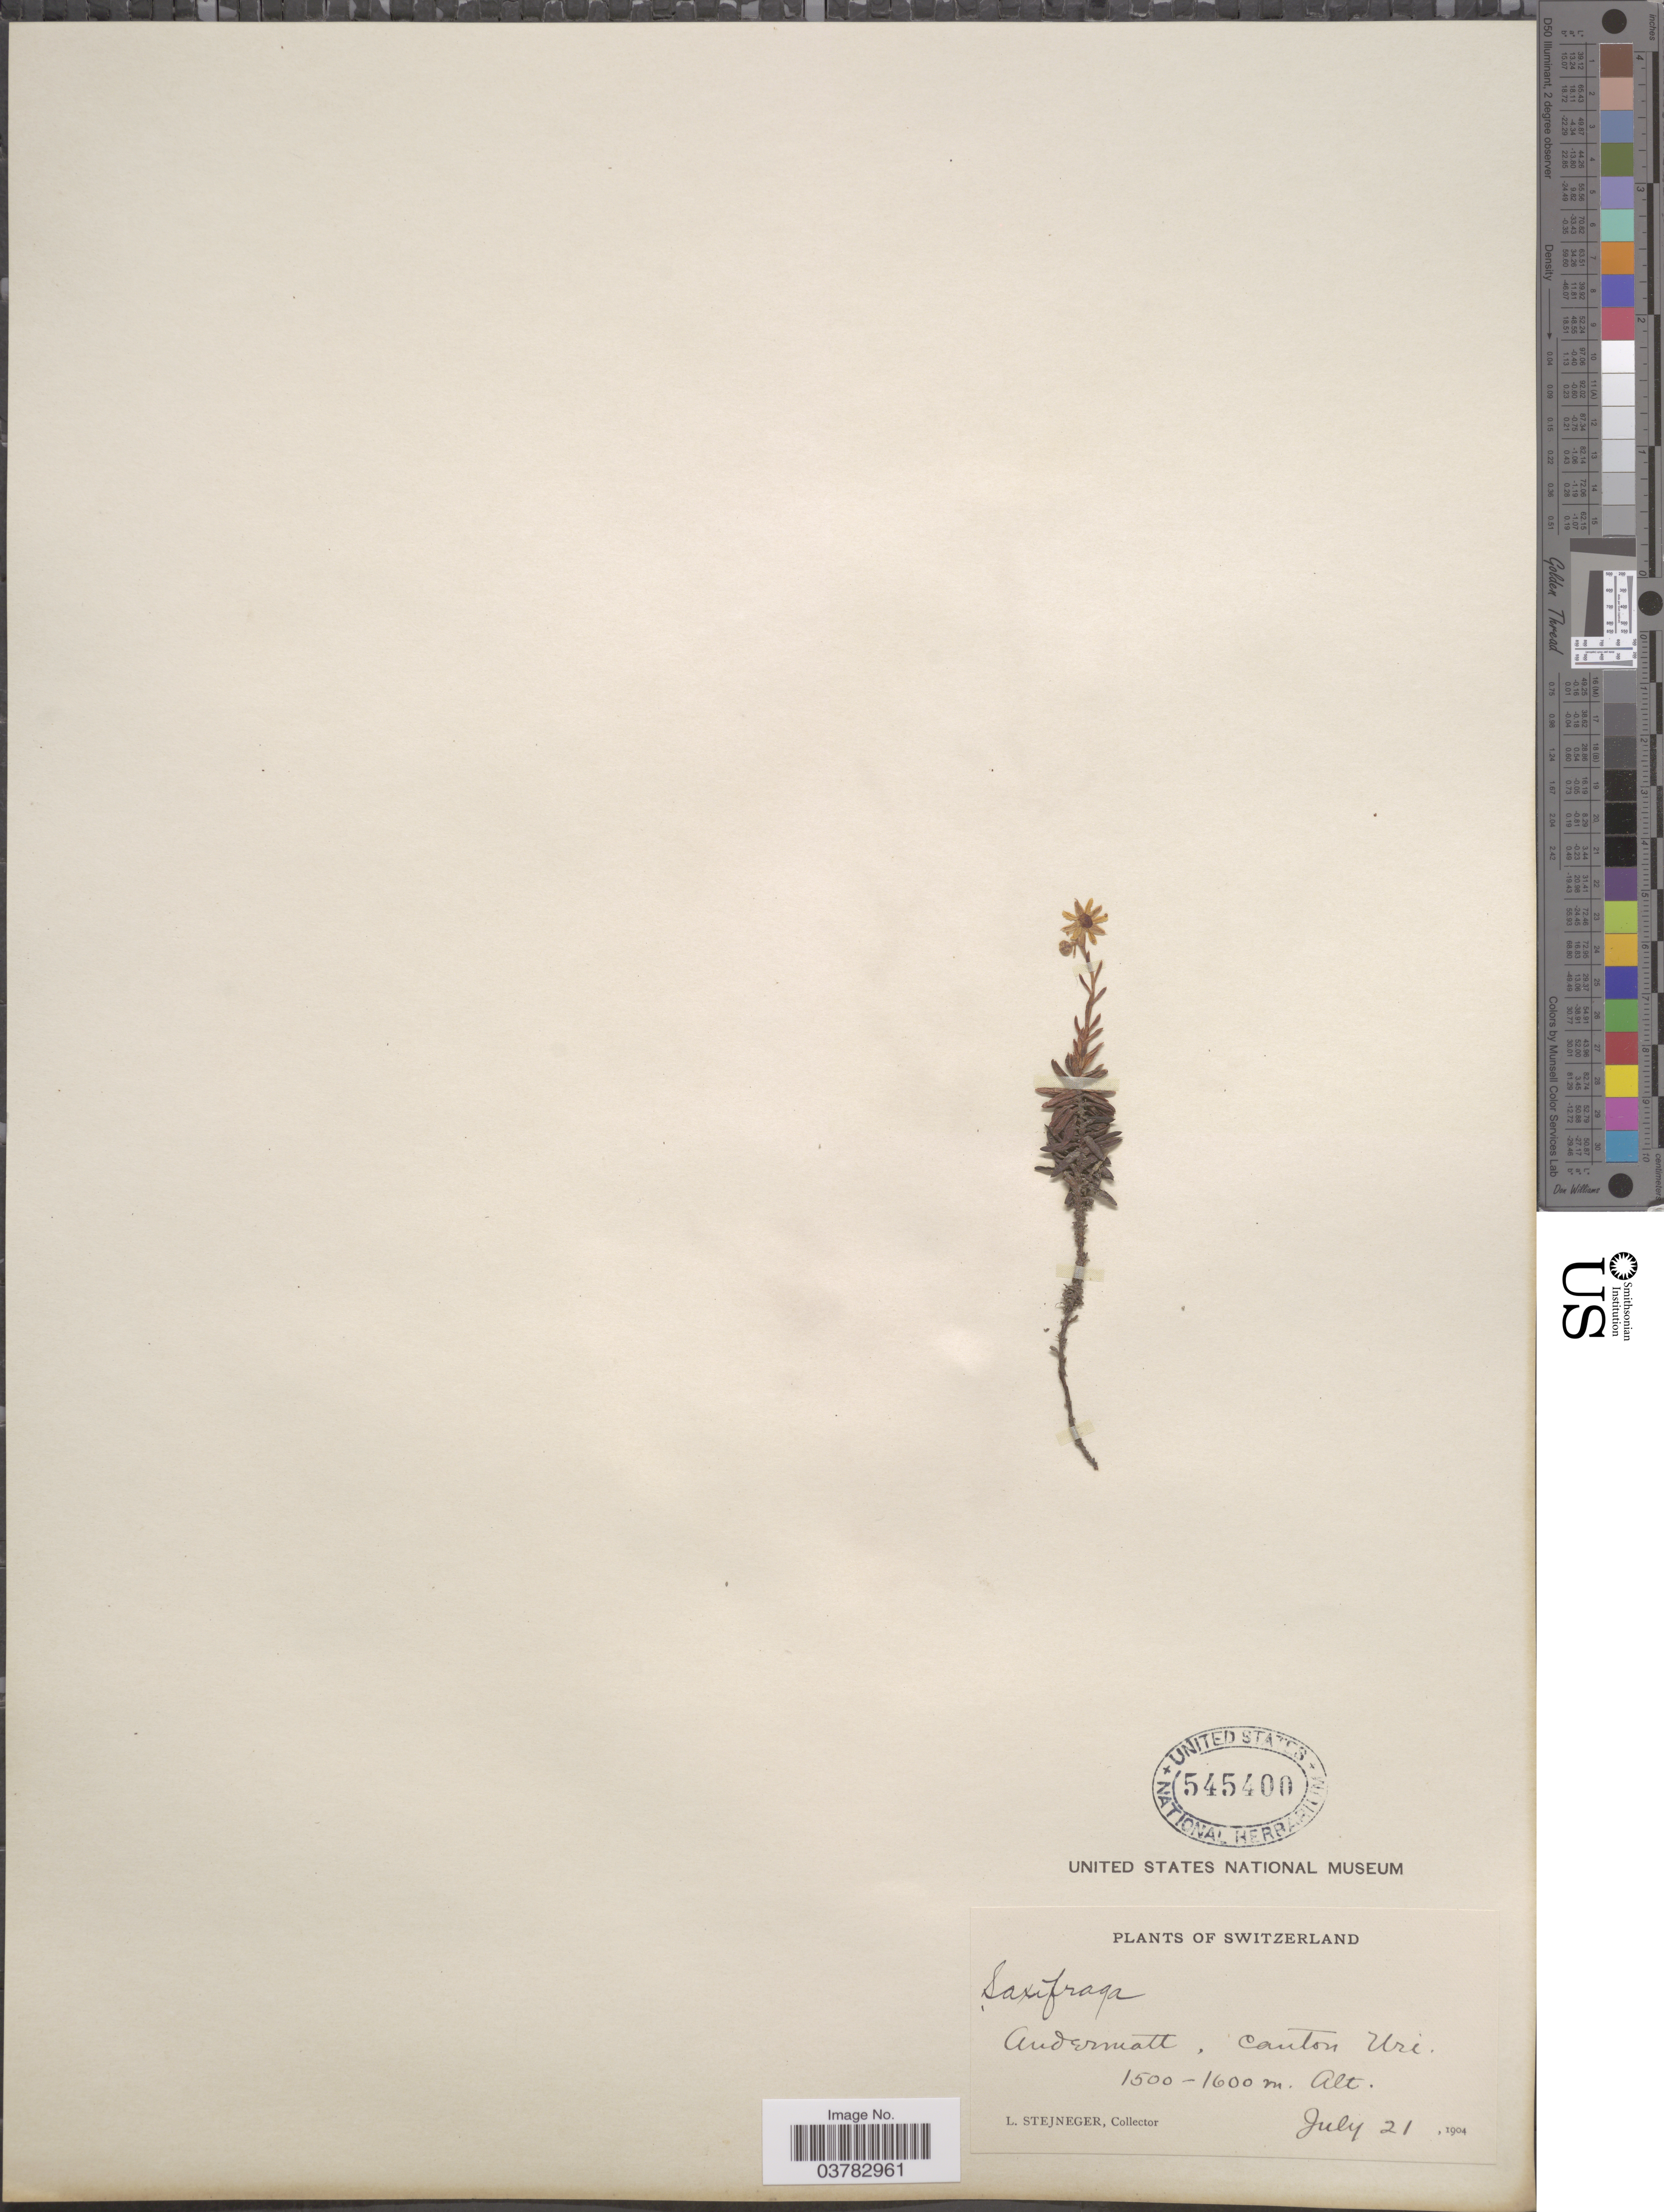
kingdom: Plantae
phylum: Tracheophyta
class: Magnoliopsida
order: Saxifragales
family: Saxifragaceae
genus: Saxifraga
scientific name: Saxifraga sp.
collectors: L. Stejneger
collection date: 1904-07-21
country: Switzerland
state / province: Uri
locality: Andermatt, canton Uri.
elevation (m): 1500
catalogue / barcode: US 545400